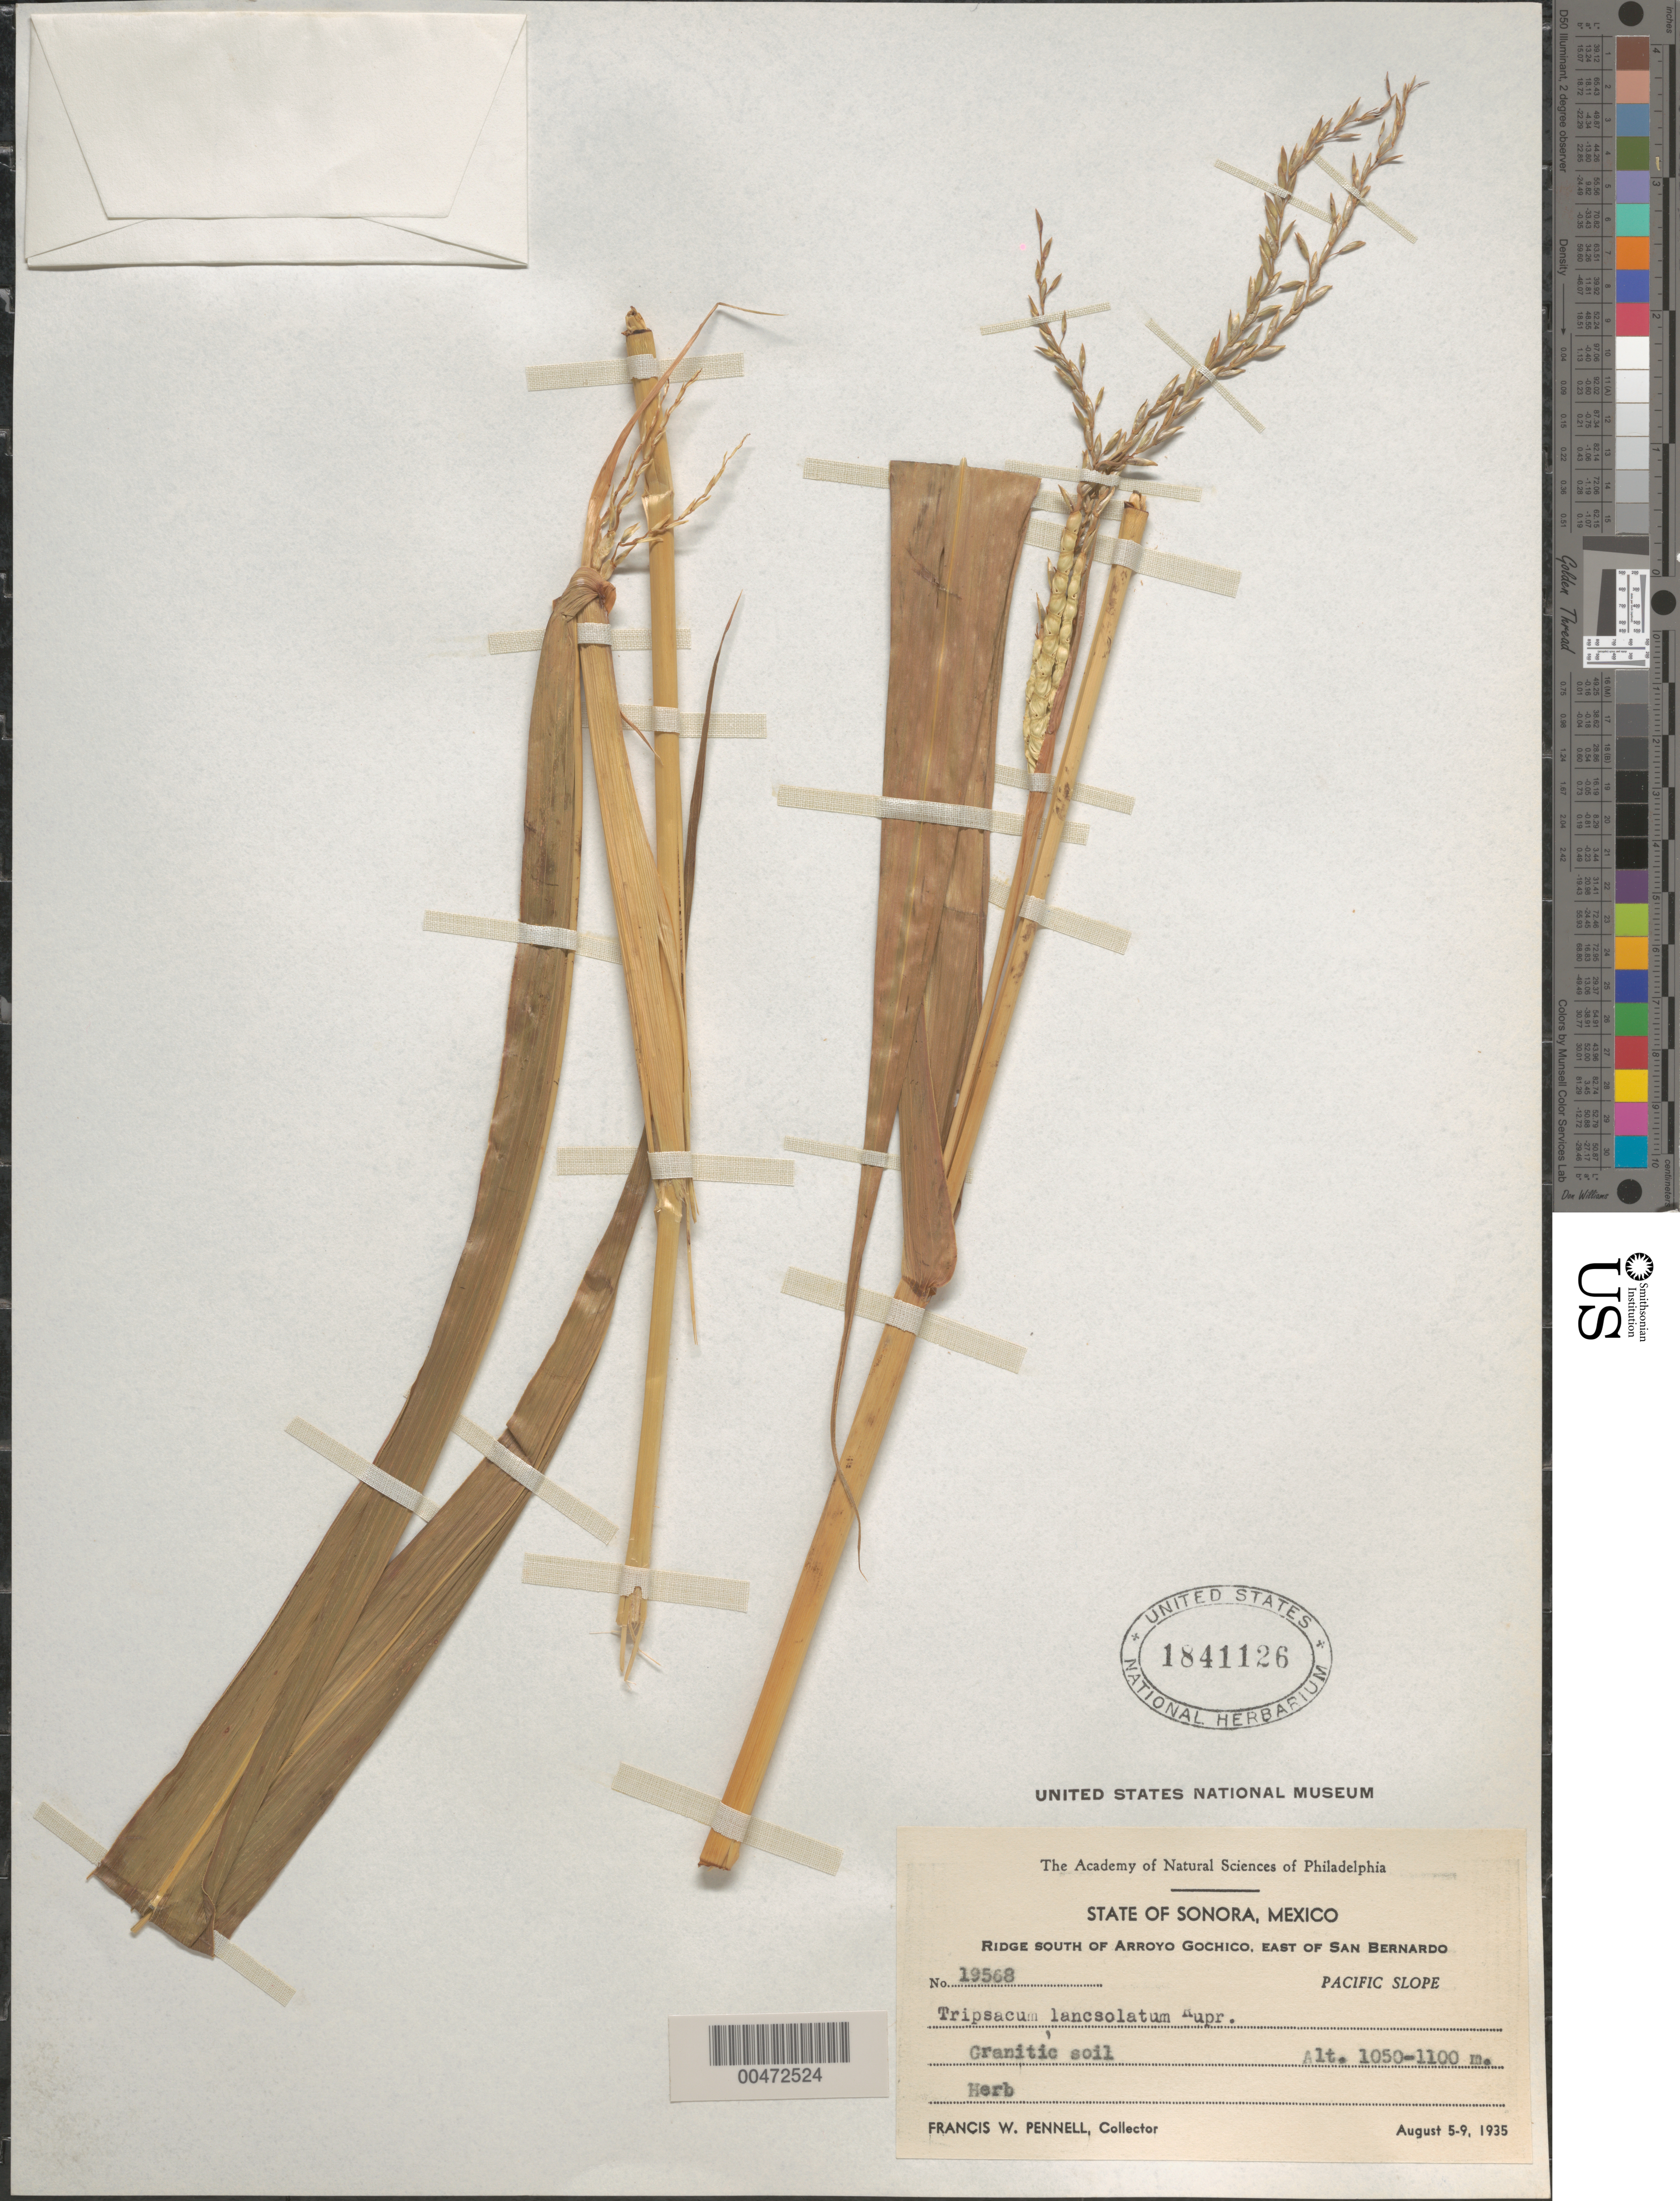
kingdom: Plantae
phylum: Tracheophyta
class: Liliopsida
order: Poales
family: Poaceae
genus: Tripsacum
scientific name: Tripsacum lanceolatum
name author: Rupr. ex E. Fourn.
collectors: F. W. Pennell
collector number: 19568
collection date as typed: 5 Aug 1935 to 9 Aug 1935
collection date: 1935-08-05/1935-08-09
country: Mexico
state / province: Sonora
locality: Ridge S of Arroyo Gochico, E of San Bernardo, Pacific Slope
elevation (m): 1050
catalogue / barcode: US 1841126